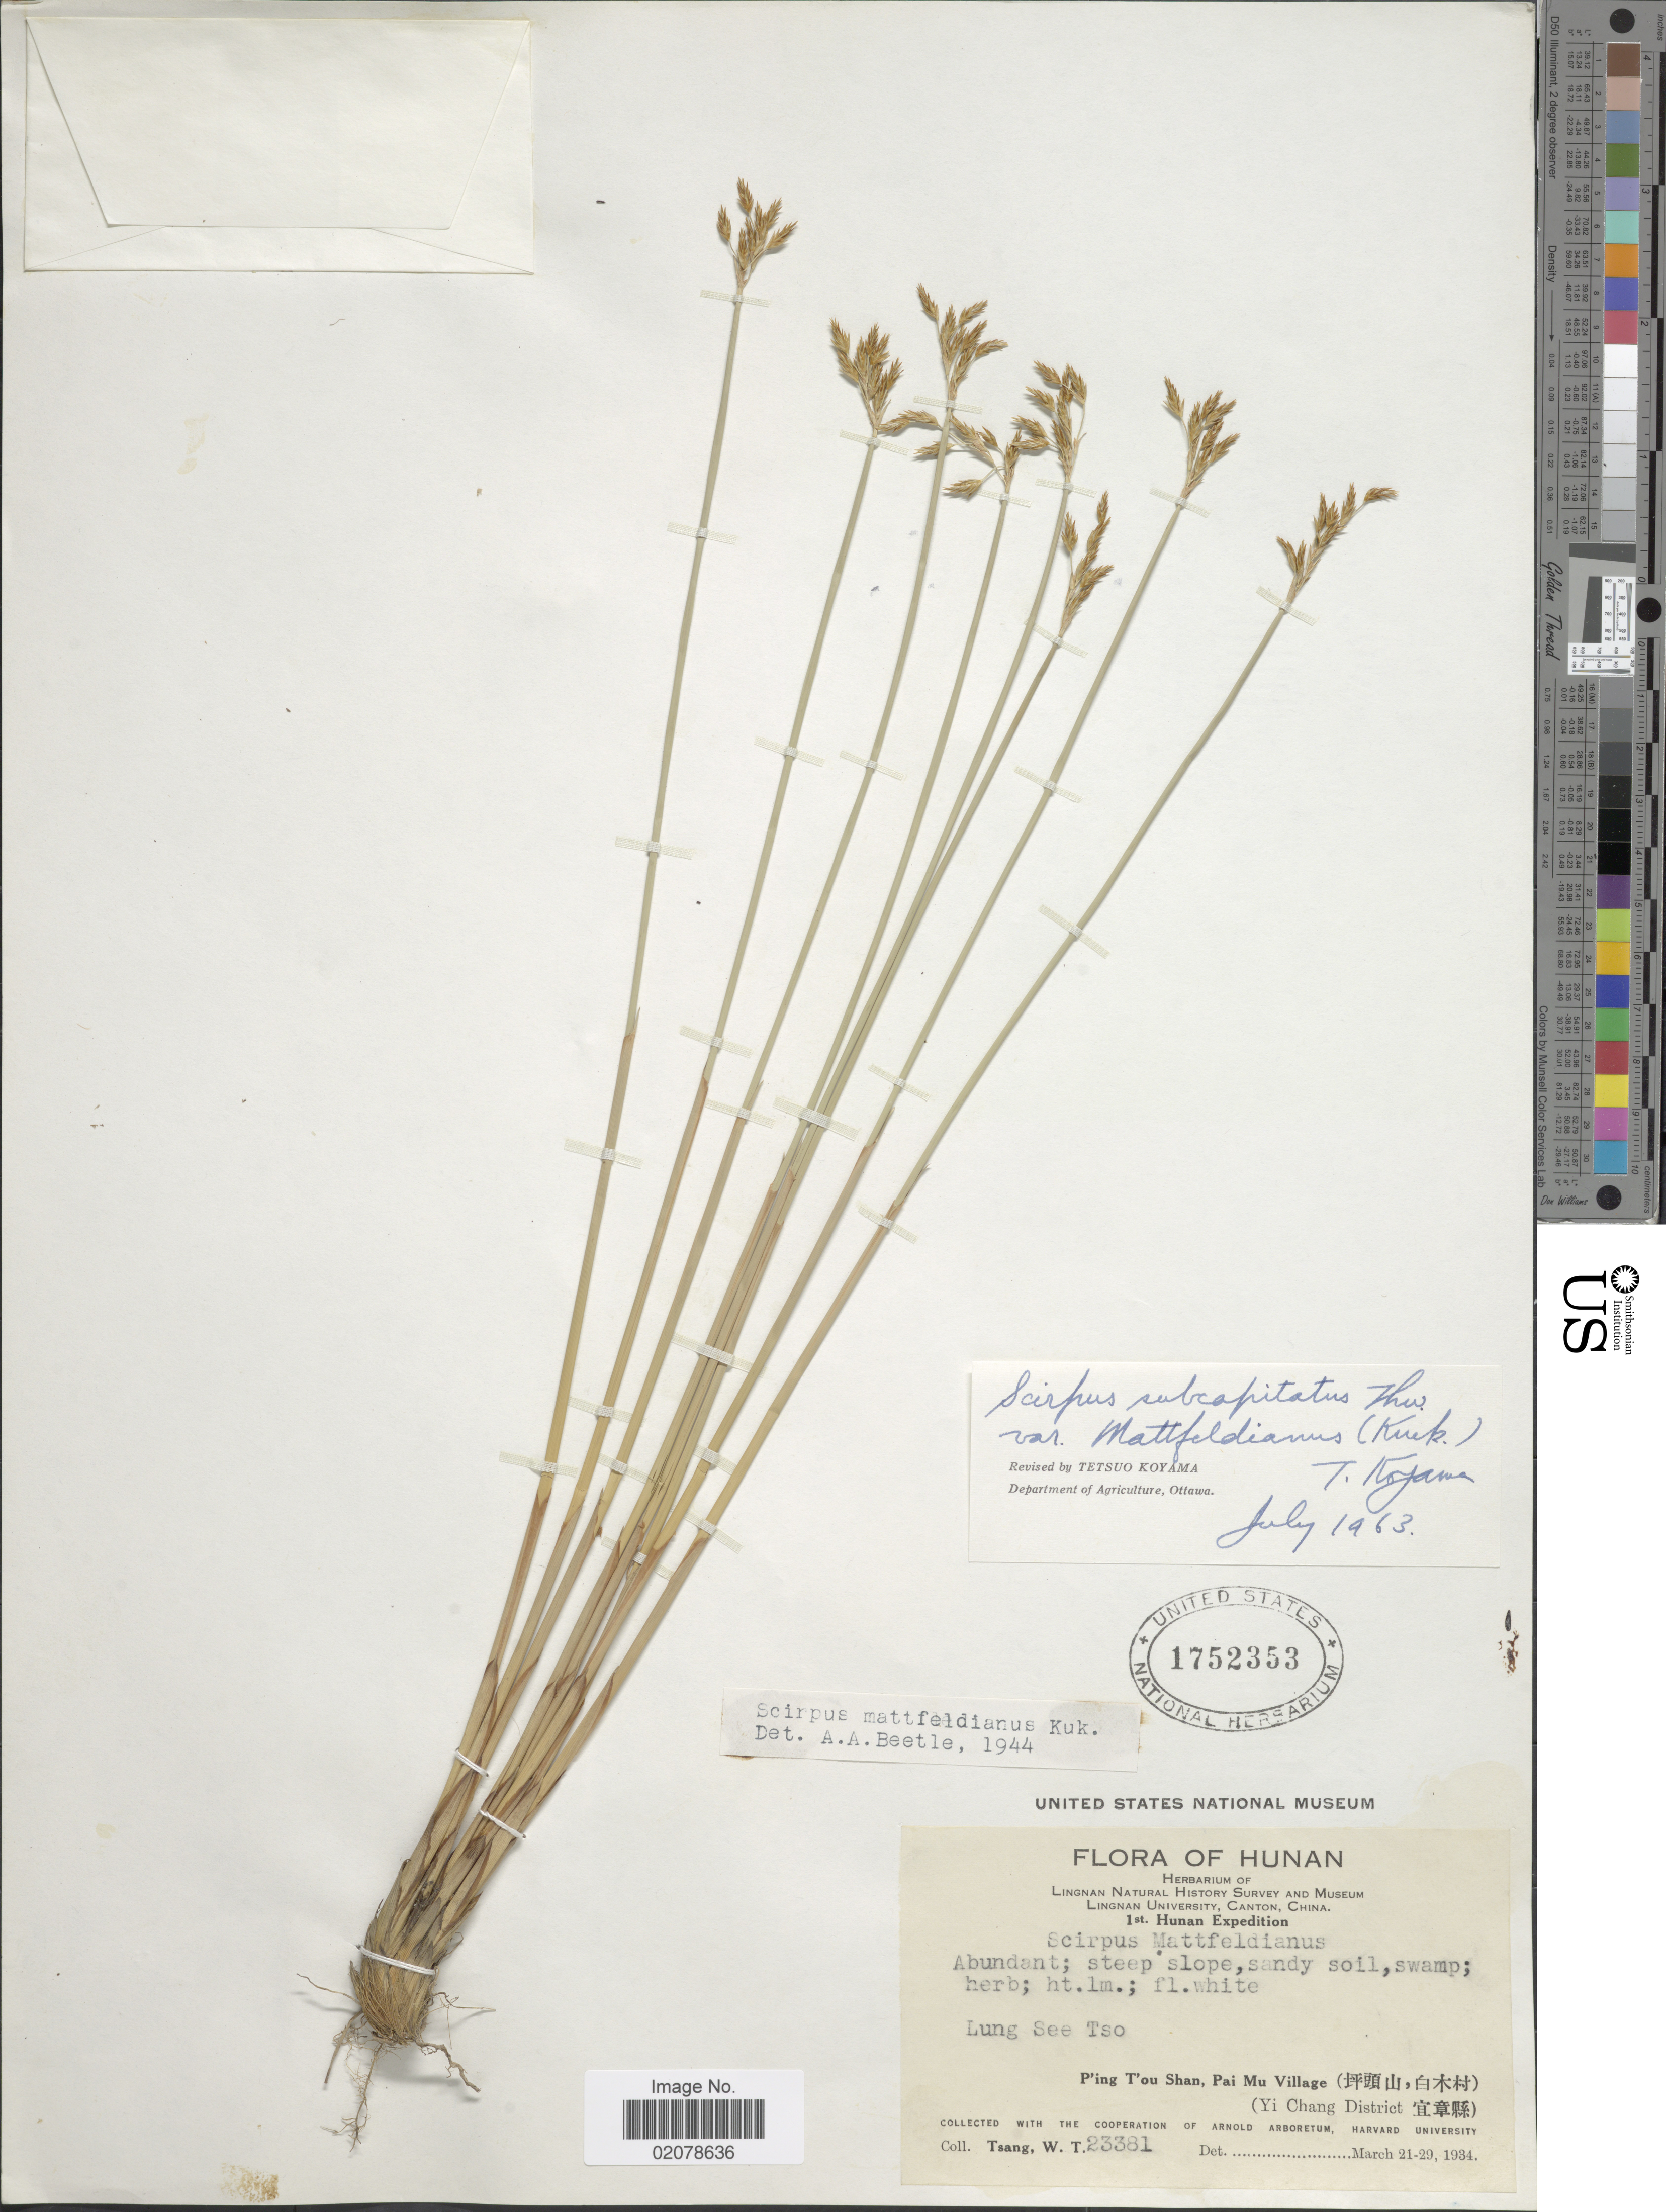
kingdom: Plantae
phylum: Tracheophyta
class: Liliopsida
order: Poales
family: Cyperaceae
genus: Trichophorum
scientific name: Trichophorum mattfeldianum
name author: (Kük.) Liang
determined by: Strong, Mark T., (BOT), Smithsonian Institution - National Museum of Natural History (UNITED STATES)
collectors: W. T. Tsang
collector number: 23381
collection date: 1934-03-21/1934-03-29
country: China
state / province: Hunan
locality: Lung See Tso. P'ing T'ou Shan, Pai Mu Village (Yi Chang District)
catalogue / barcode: US 1752353